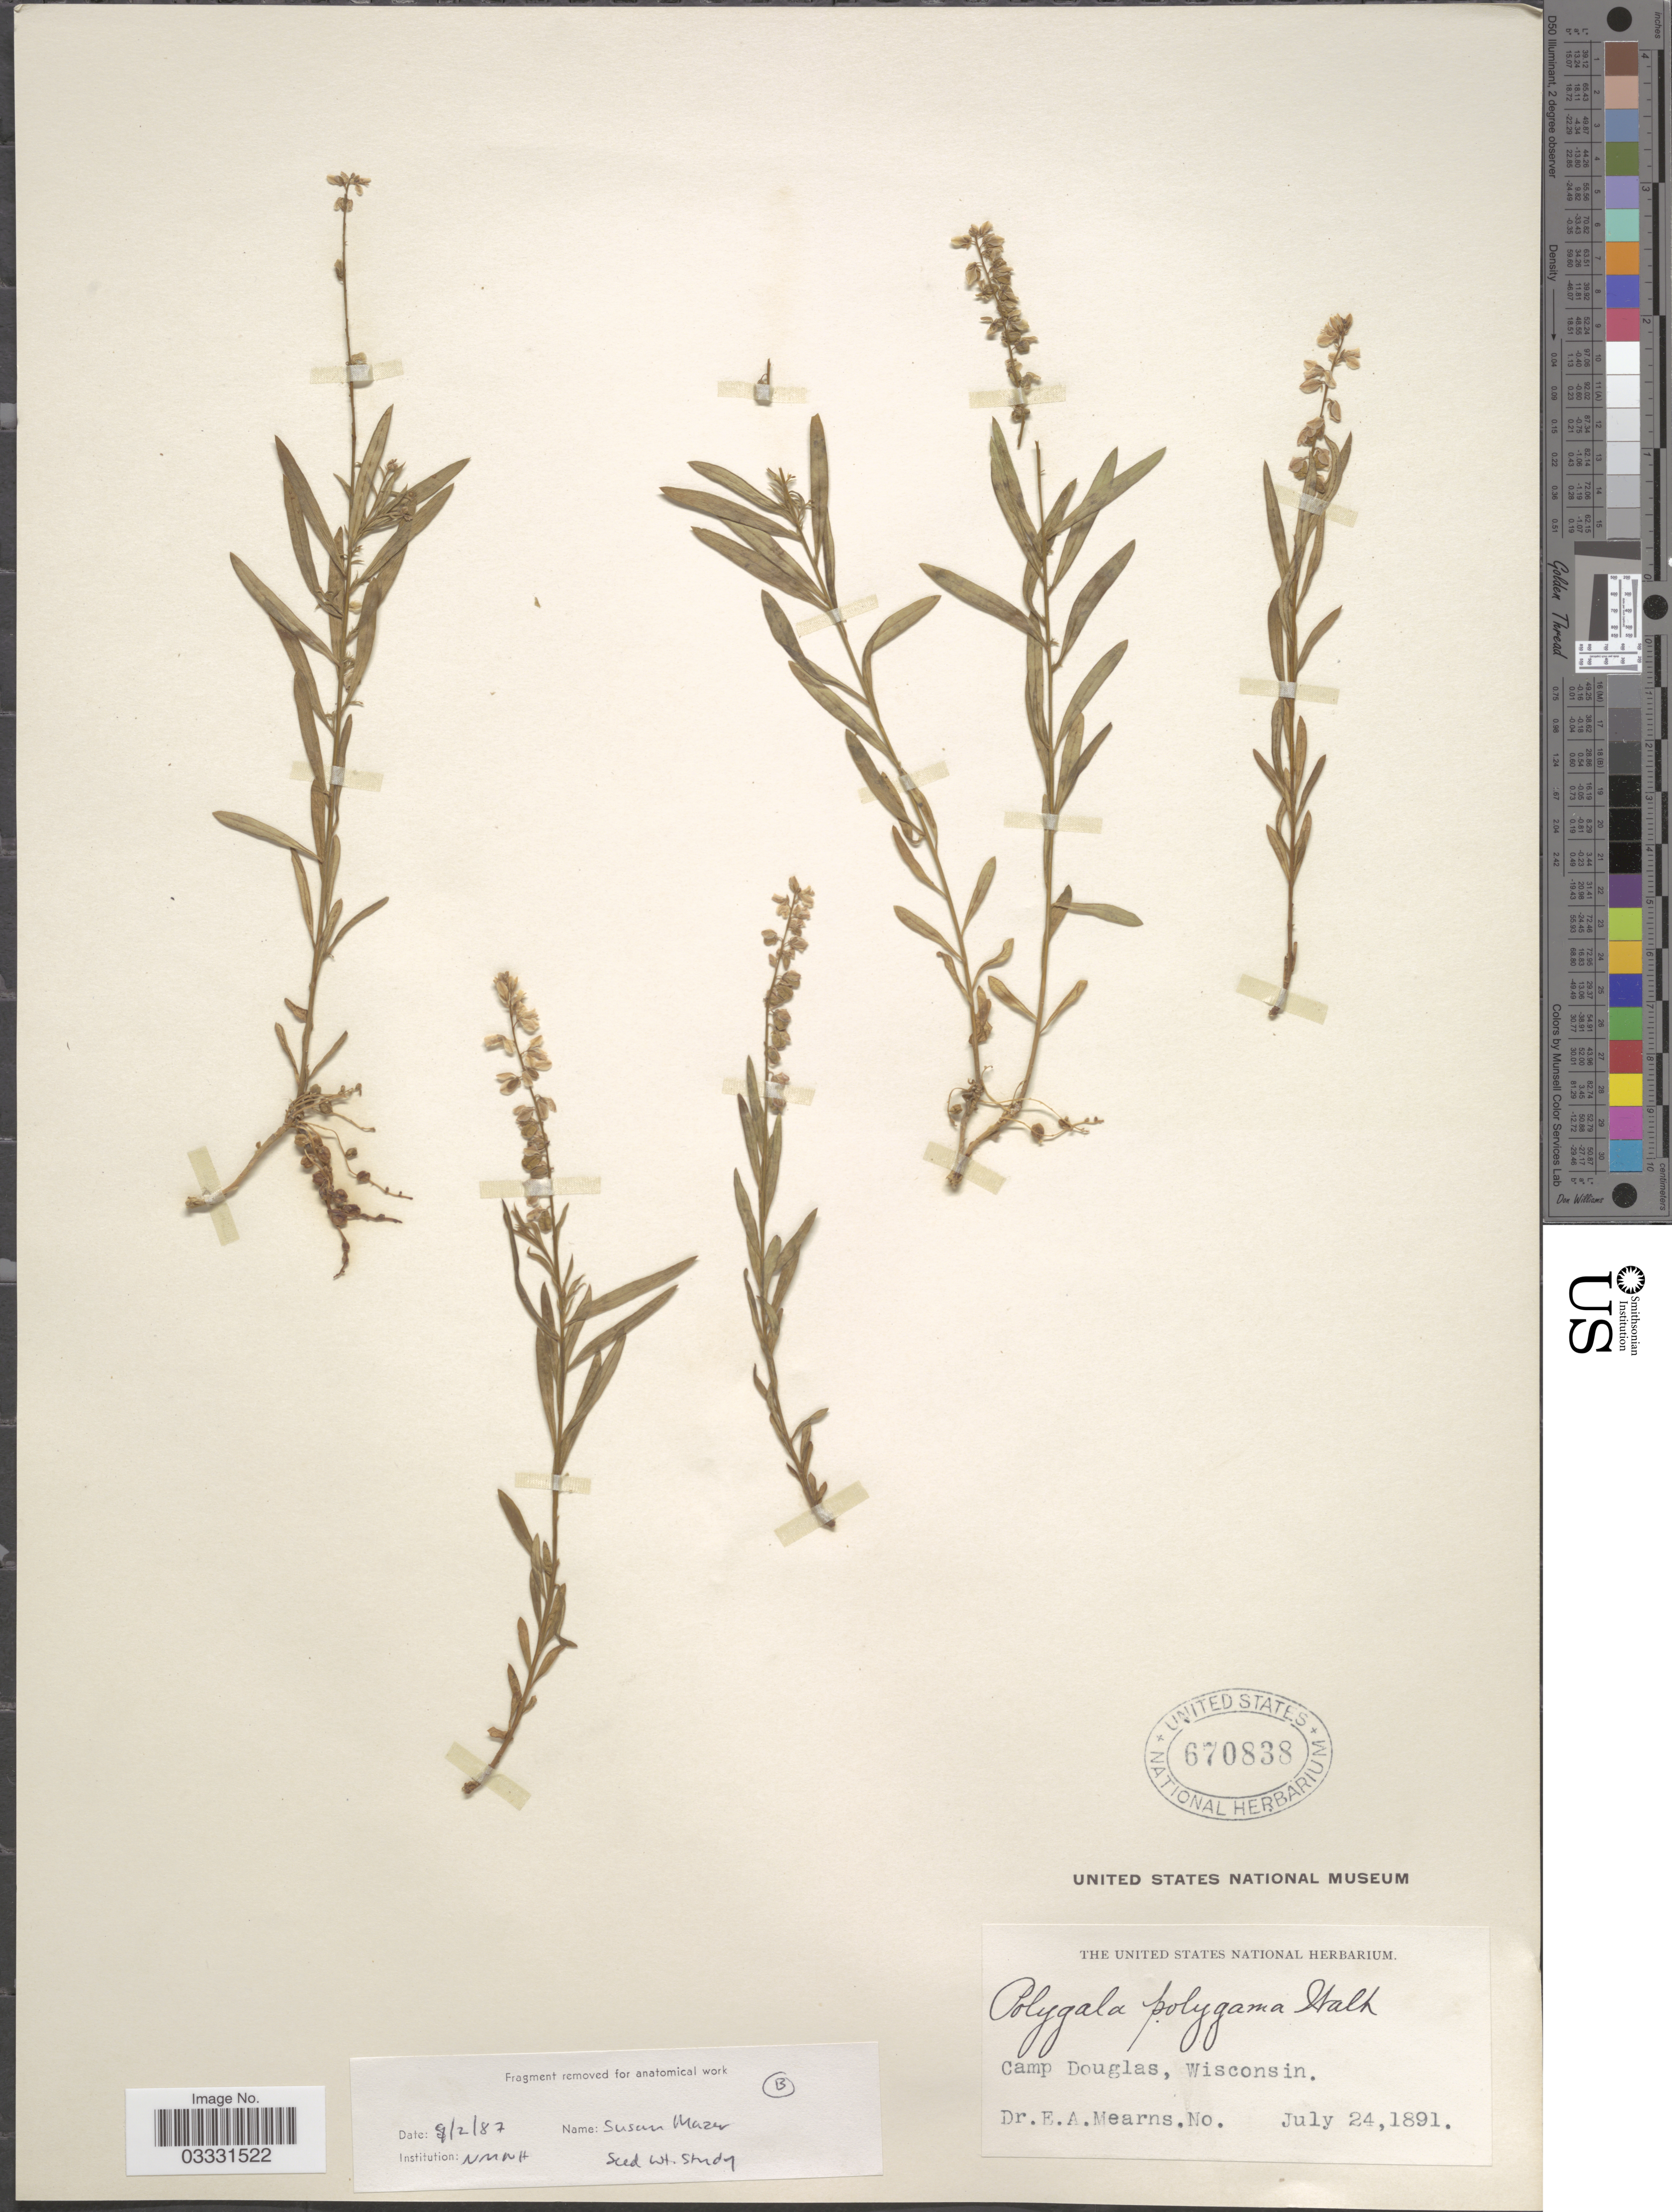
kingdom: Plantae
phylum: Tracheophyta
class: Magnoliopsida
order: Fabales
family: Polygalaceae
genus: Polygala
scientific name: Polygala polygama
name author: Walter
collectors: E. A. Mearns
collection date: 1891-07-24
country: United States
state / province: Wisconsin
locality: Camp Douglas.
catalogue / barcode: US 670838